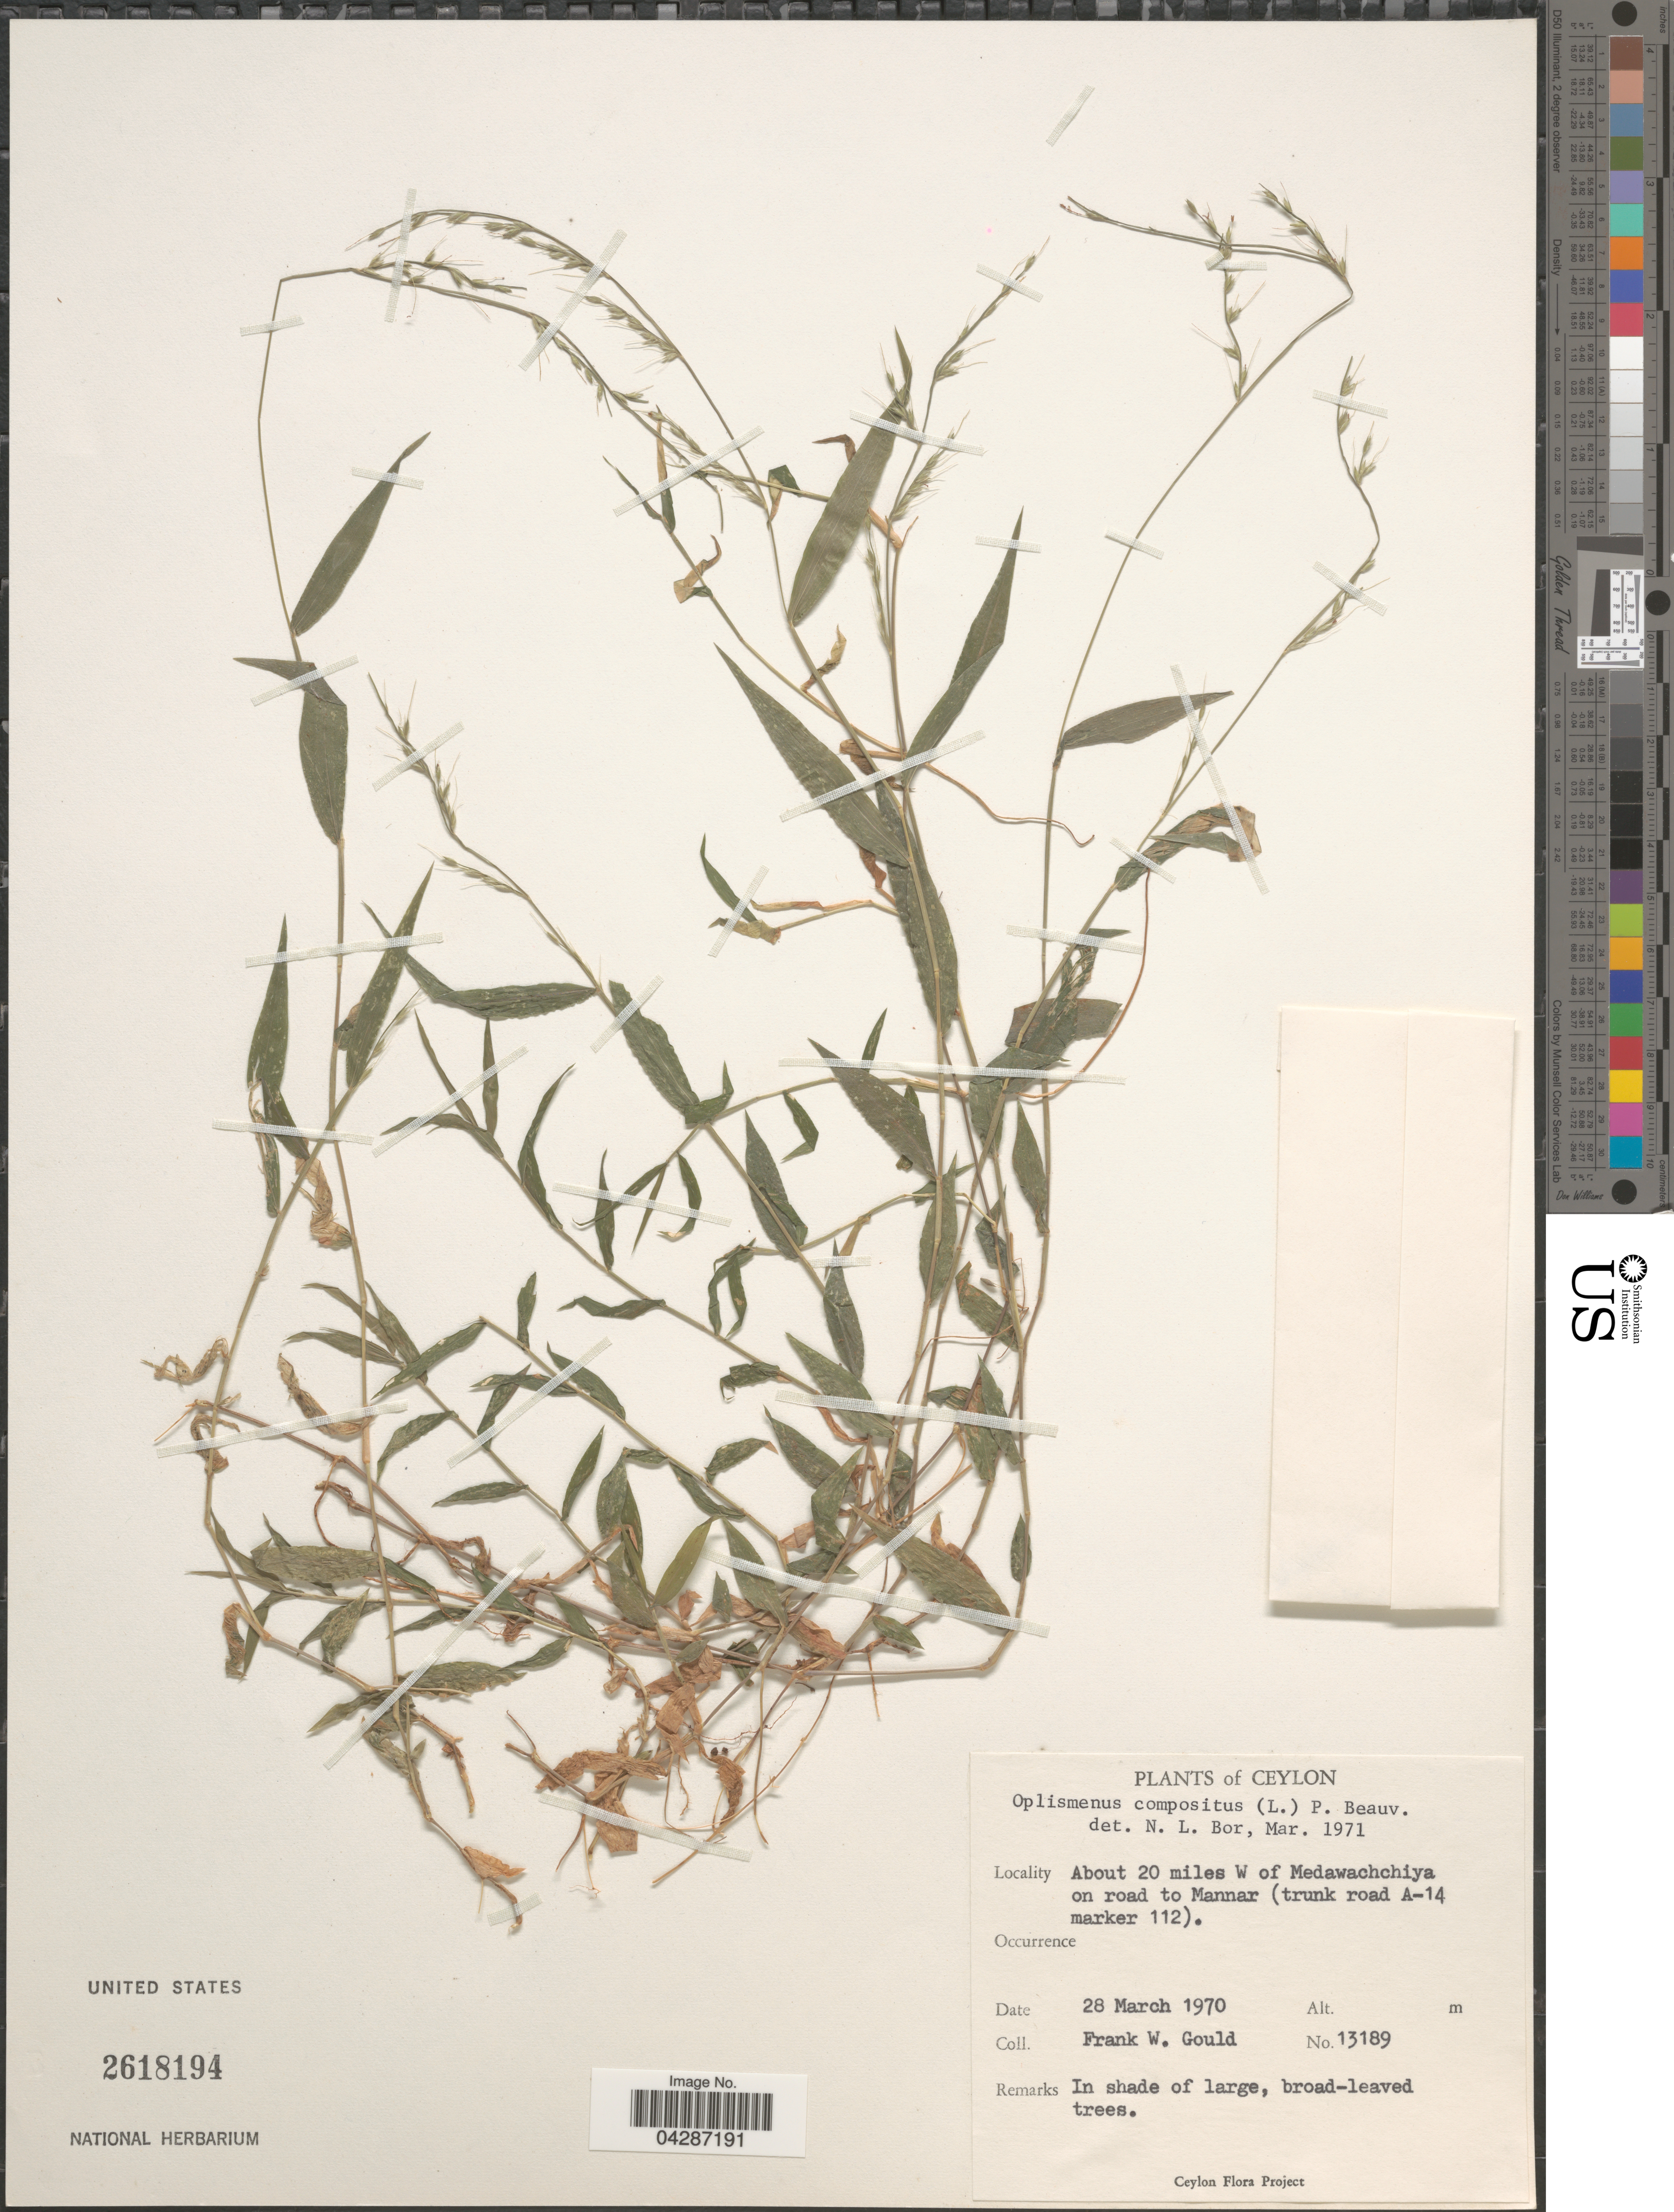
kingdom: Plantae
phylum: Tracheophyta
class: Liliopsida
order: Poales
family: Poaceae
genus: Oplismenus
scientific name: Oplismenus compositus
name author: (L.) P. Beauv.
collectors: F. W. Gould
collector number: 13189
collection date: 1970-03-28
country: Sri Lanka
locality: Ceylon. About 20 miles W of Medawachchiya on road to Mannar (trunk road A-14 marker 112).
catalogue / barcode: US 2618194